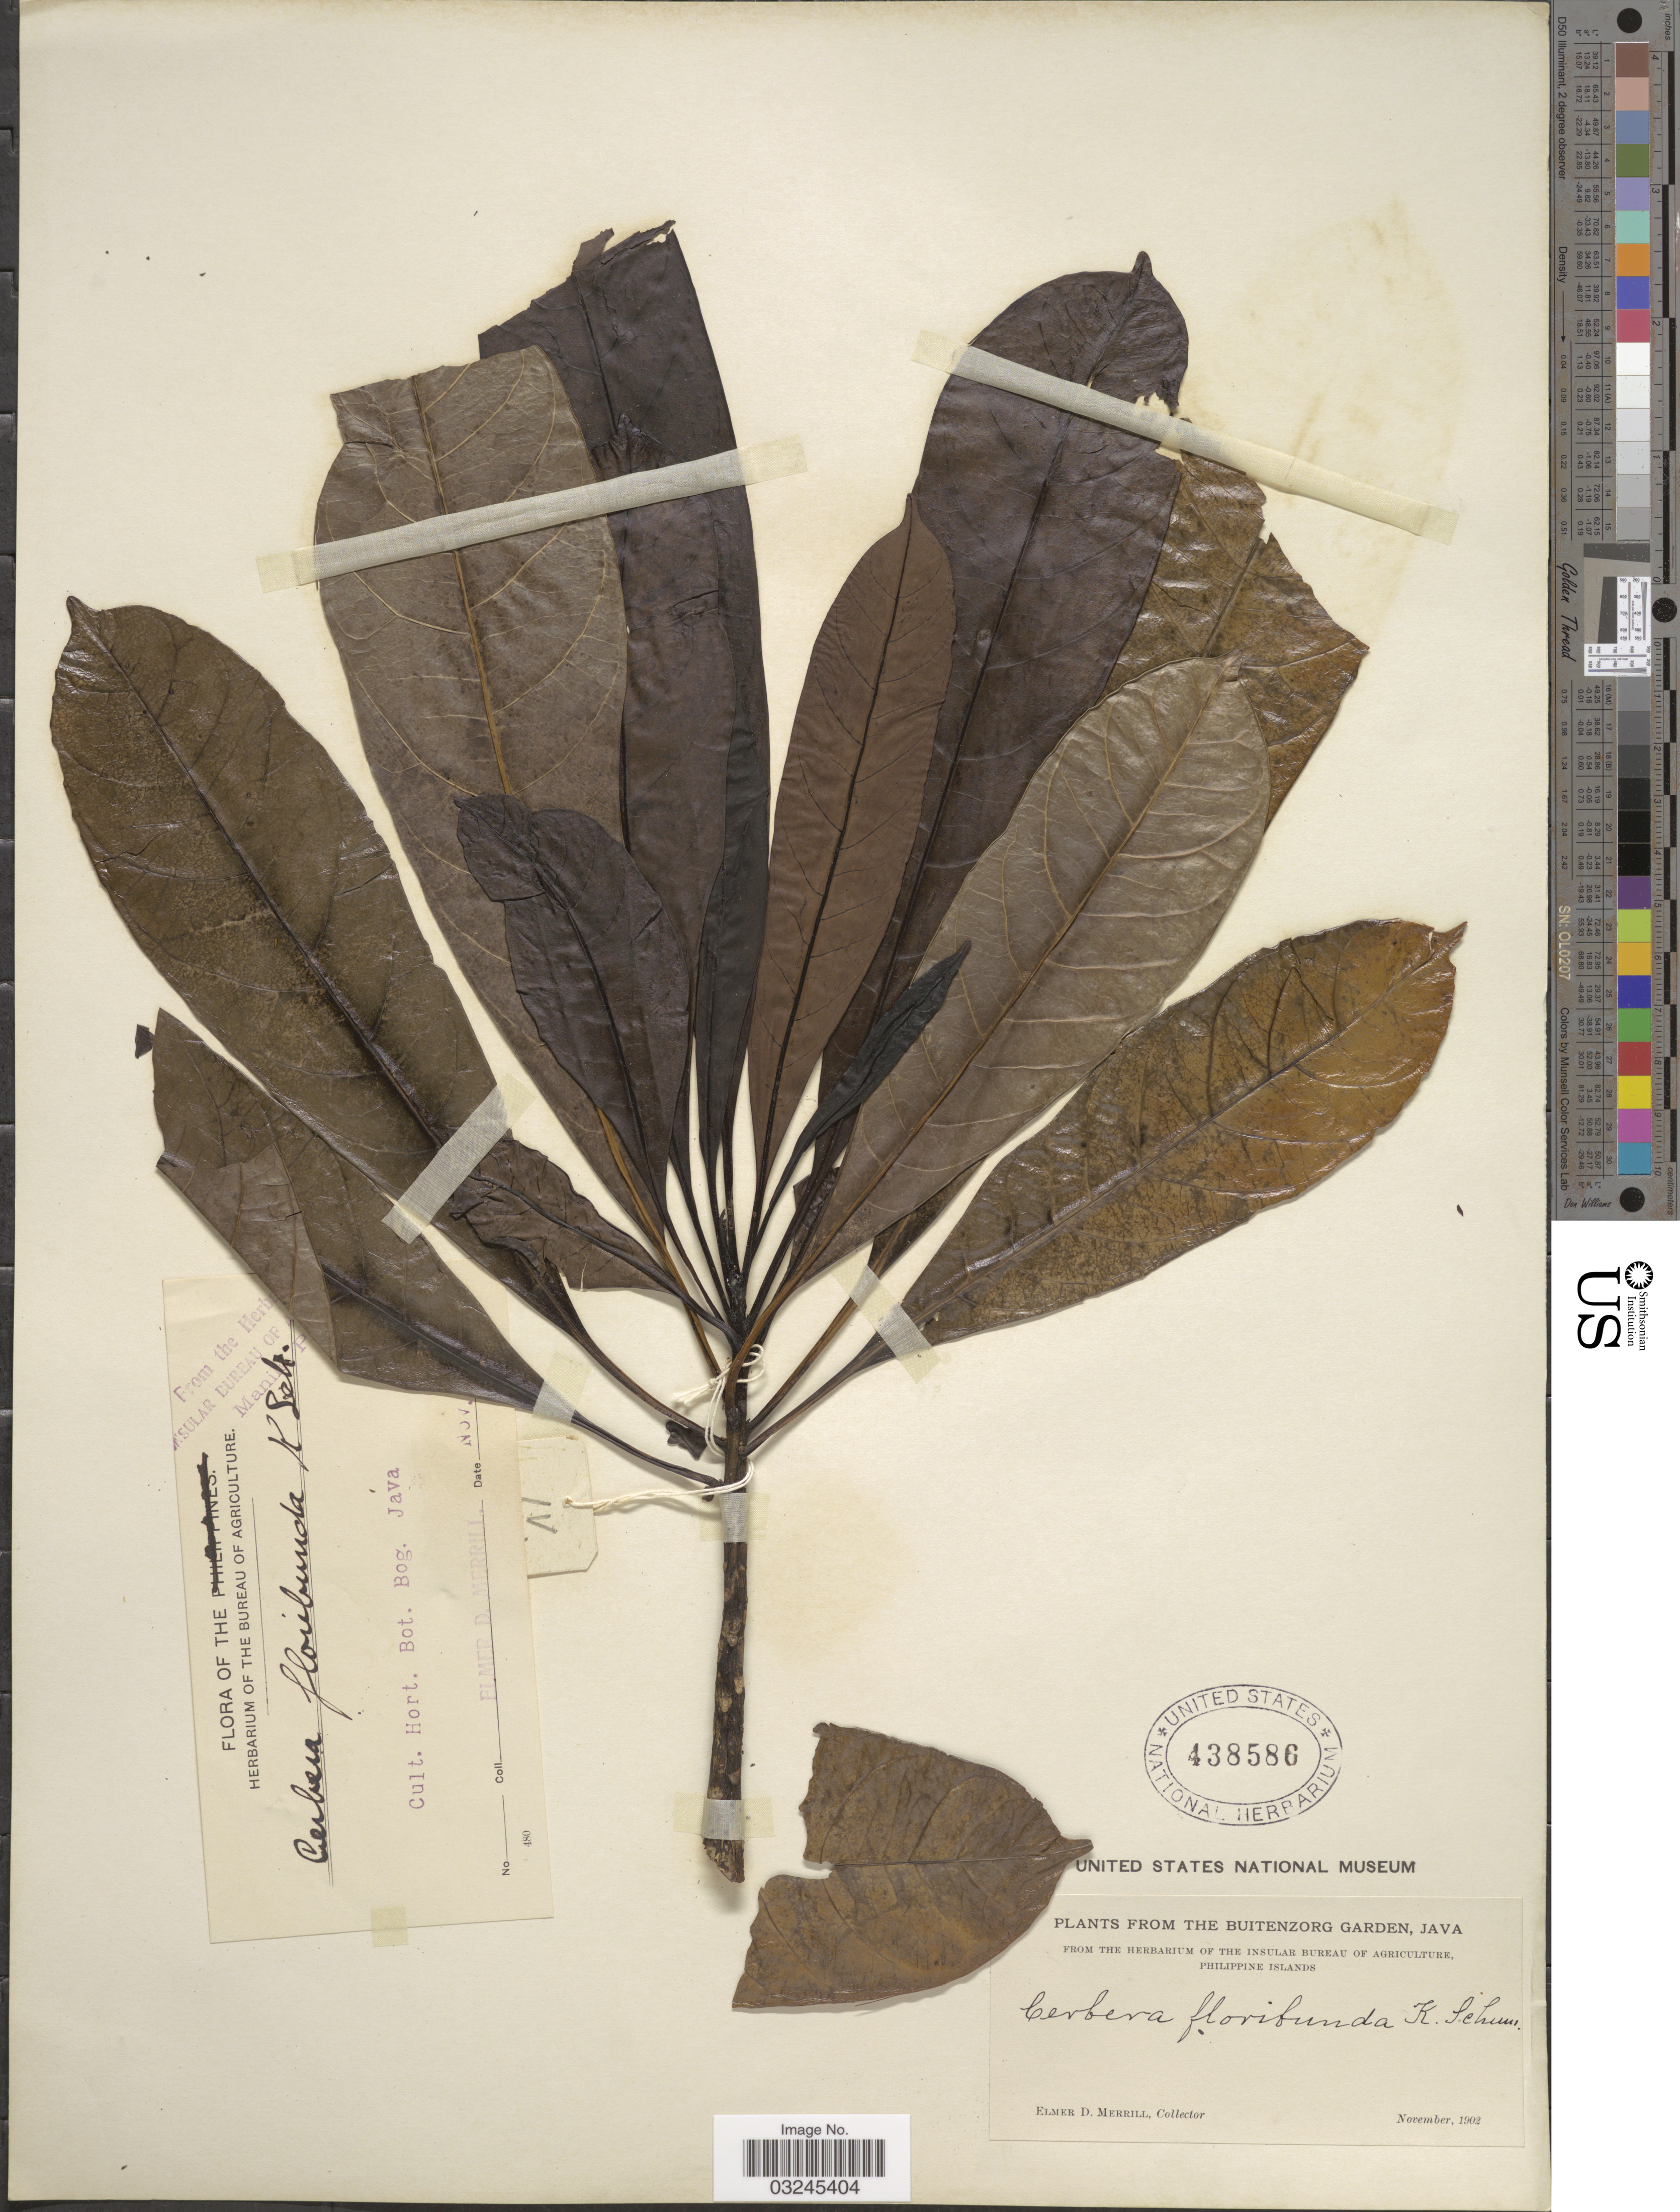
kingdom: Plantae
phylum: Tracheophyta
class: Magnoliopsida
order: Gentianales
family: Apocynaceae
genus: Cerbera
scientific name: Cerbera floribunda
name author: K. Schum.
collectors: E. D. Merrill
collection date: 1902-11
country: Indonesia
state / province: Java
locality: The Buitenzorg Garden. Hort. Bot. Bog.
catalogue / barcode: US 438586